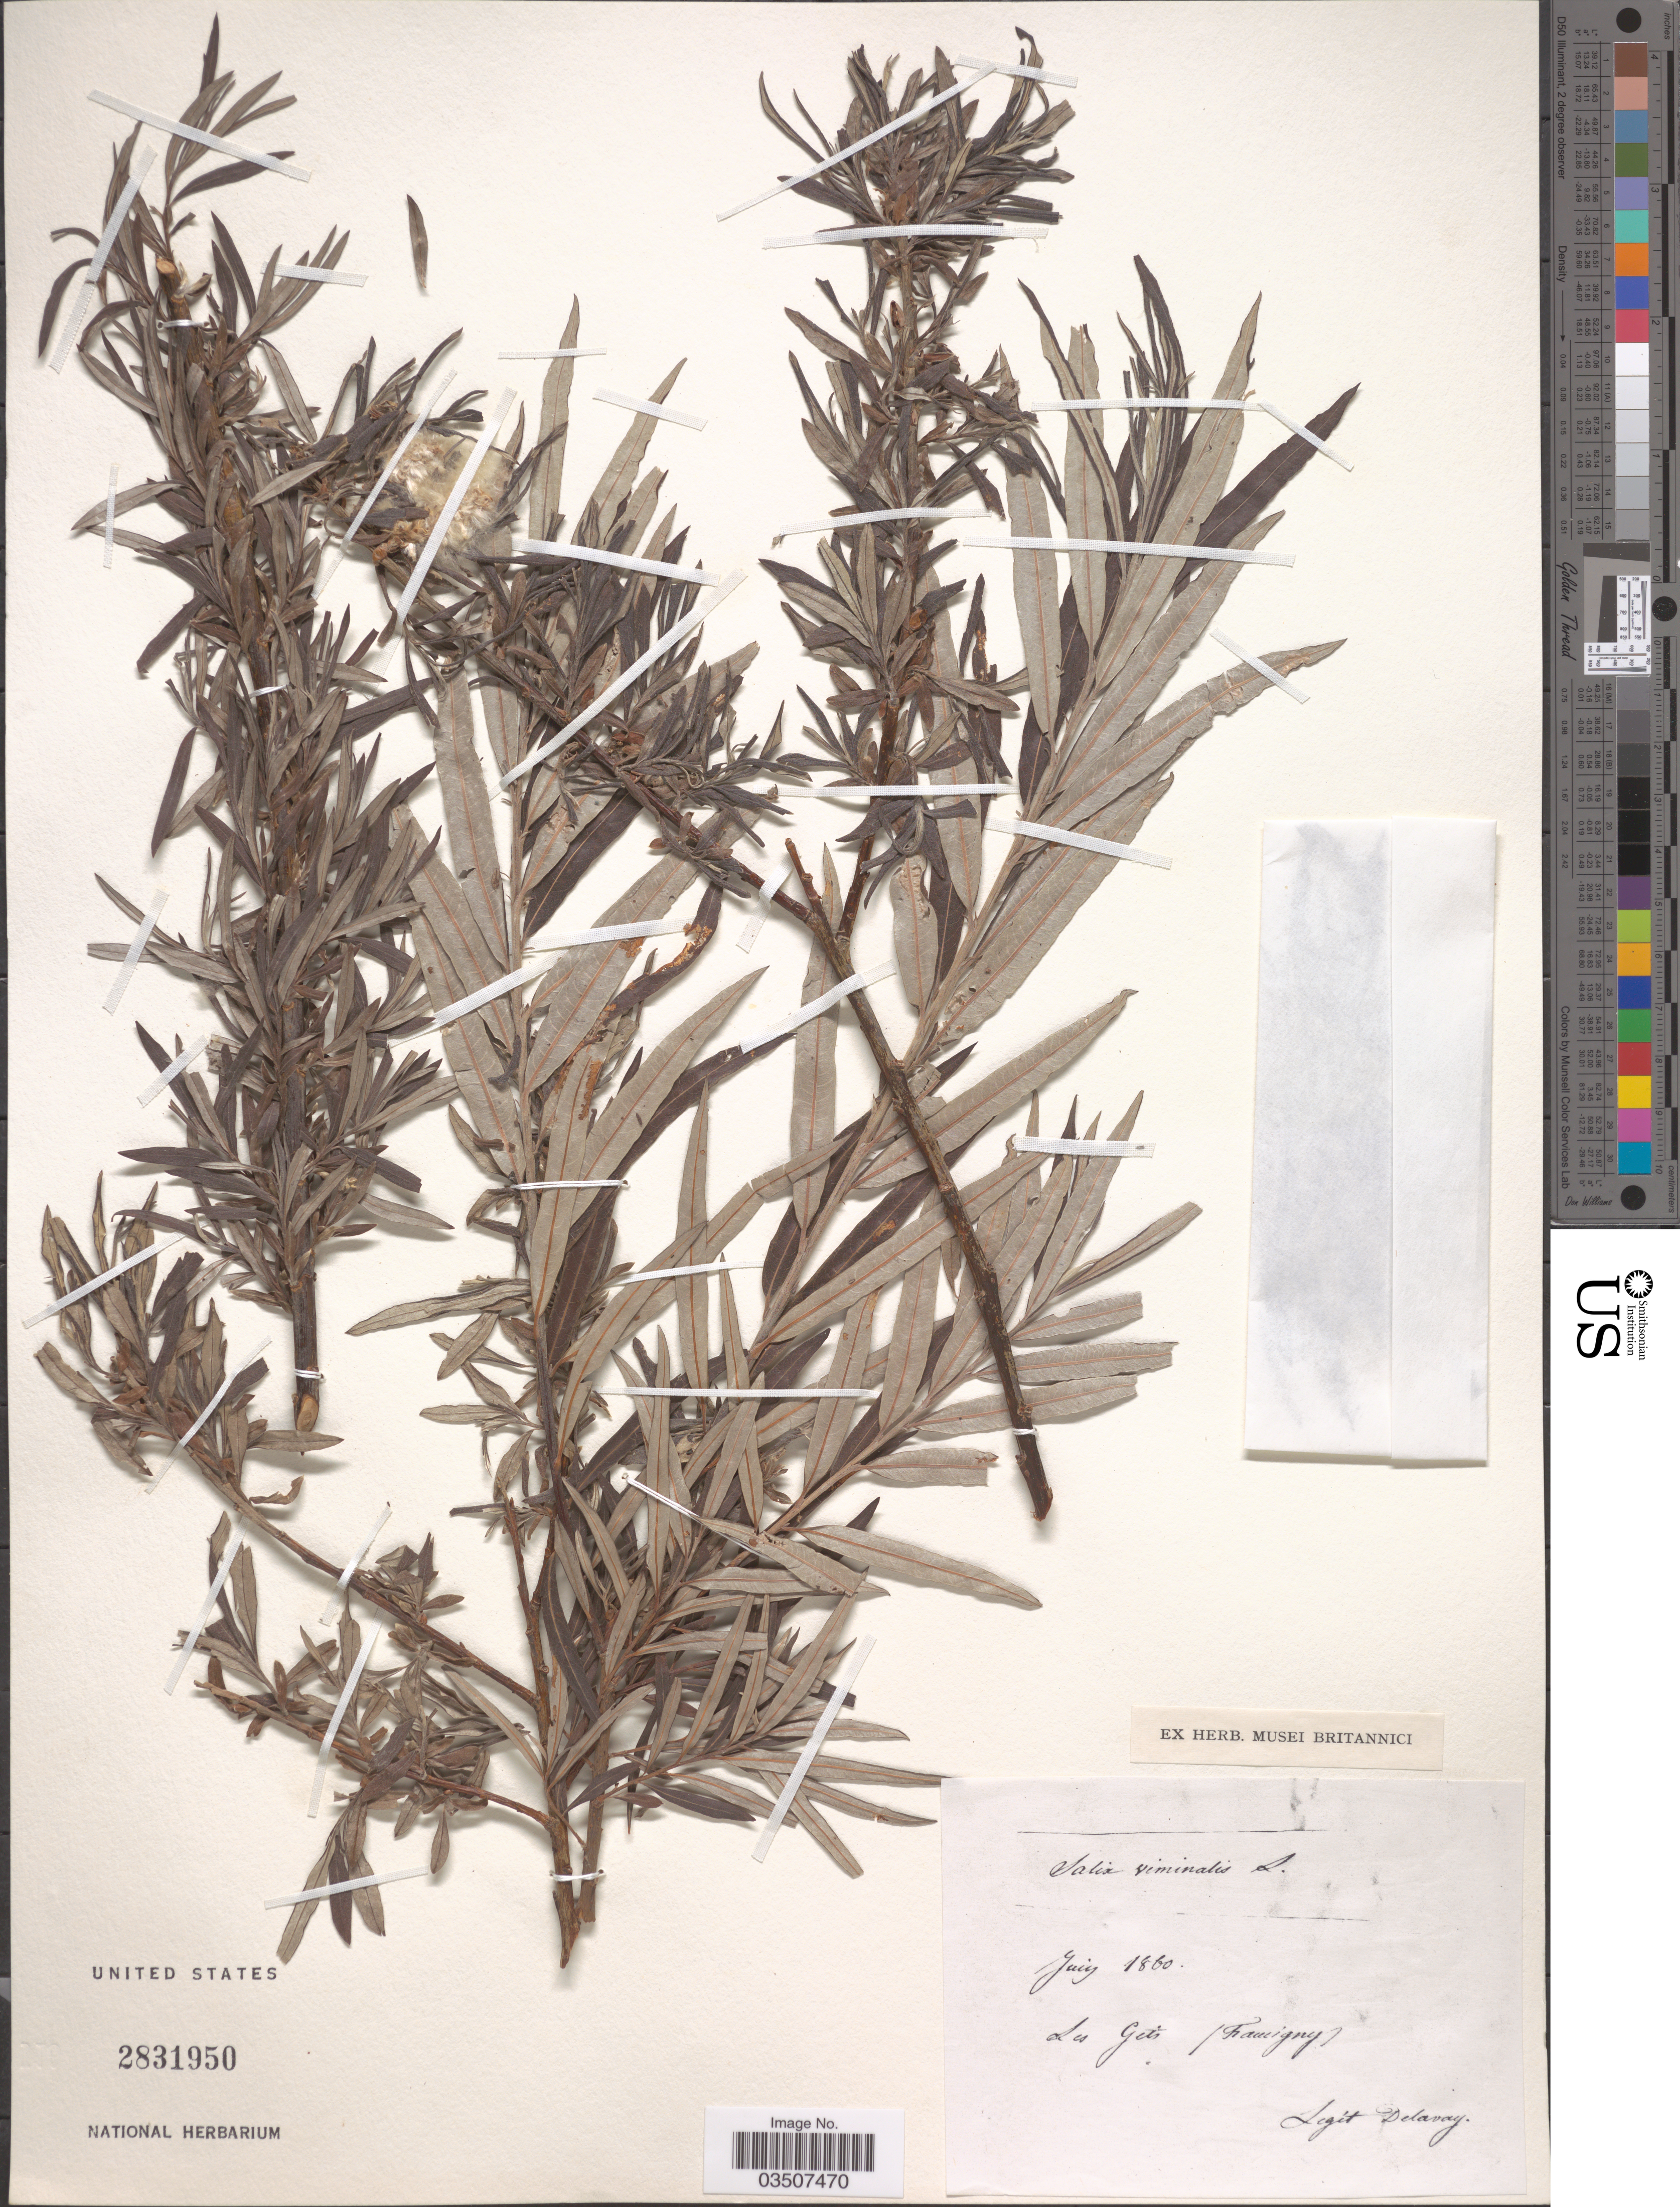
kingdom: Plantae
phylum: Tracheophyta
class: Magnoliopsida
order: Malpighiales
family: Salicaceae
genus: Salix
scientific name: Salix cordata x S. sericea Marshall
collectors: Delavay, --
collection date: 1860-07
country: France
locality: Les Gets (Tramigny). [interpreted]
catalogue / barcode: US 2831950